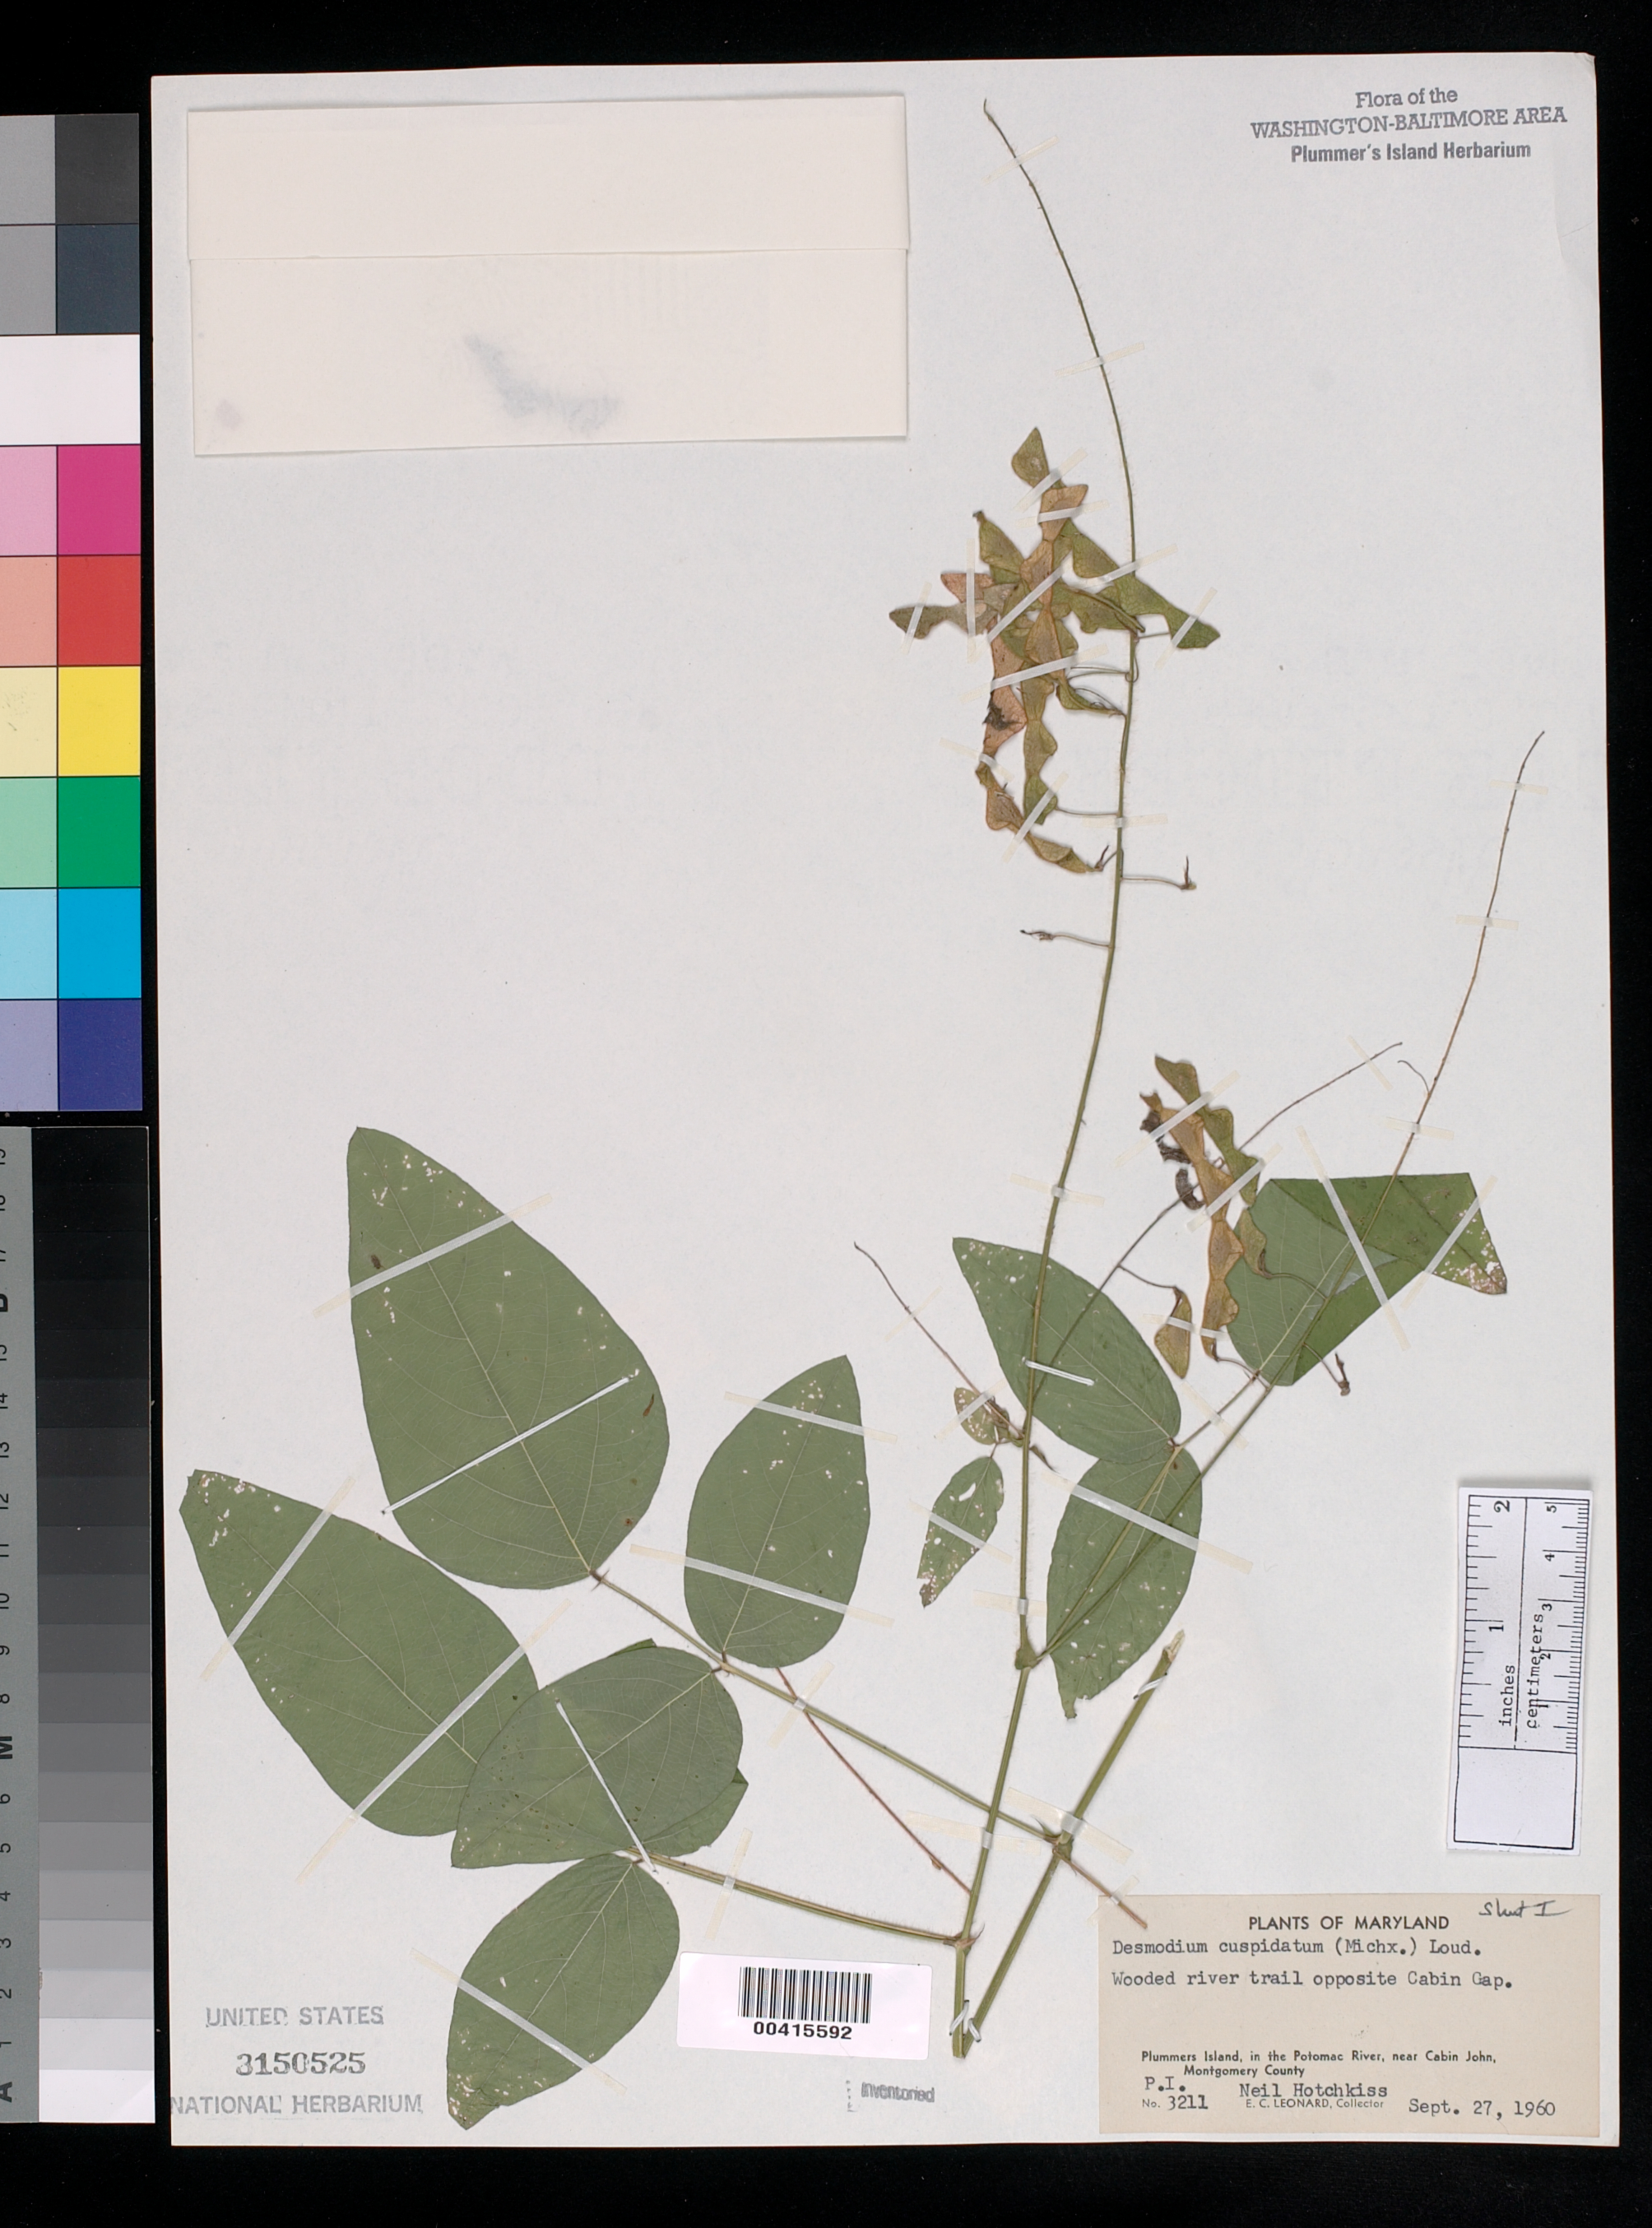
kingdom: Plantae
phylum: Tracheophyta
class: Magnoliopsida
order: Fabales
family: Fabaceae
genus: Desmodium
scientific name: Desmodium cuspidatum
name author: (Muhl. ex Willd.) Loudon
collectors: E. C. Leonard & N. Hotchkiss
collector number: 3211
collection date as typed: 27 Sep 1960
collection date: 1960-09-27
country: United States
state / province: Maryland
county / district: Montgomery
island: Plummers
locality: Plummer's Island; River trail opposite Cabin Gap C. & O. Canal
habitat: Wooded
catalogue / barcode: US 3150525